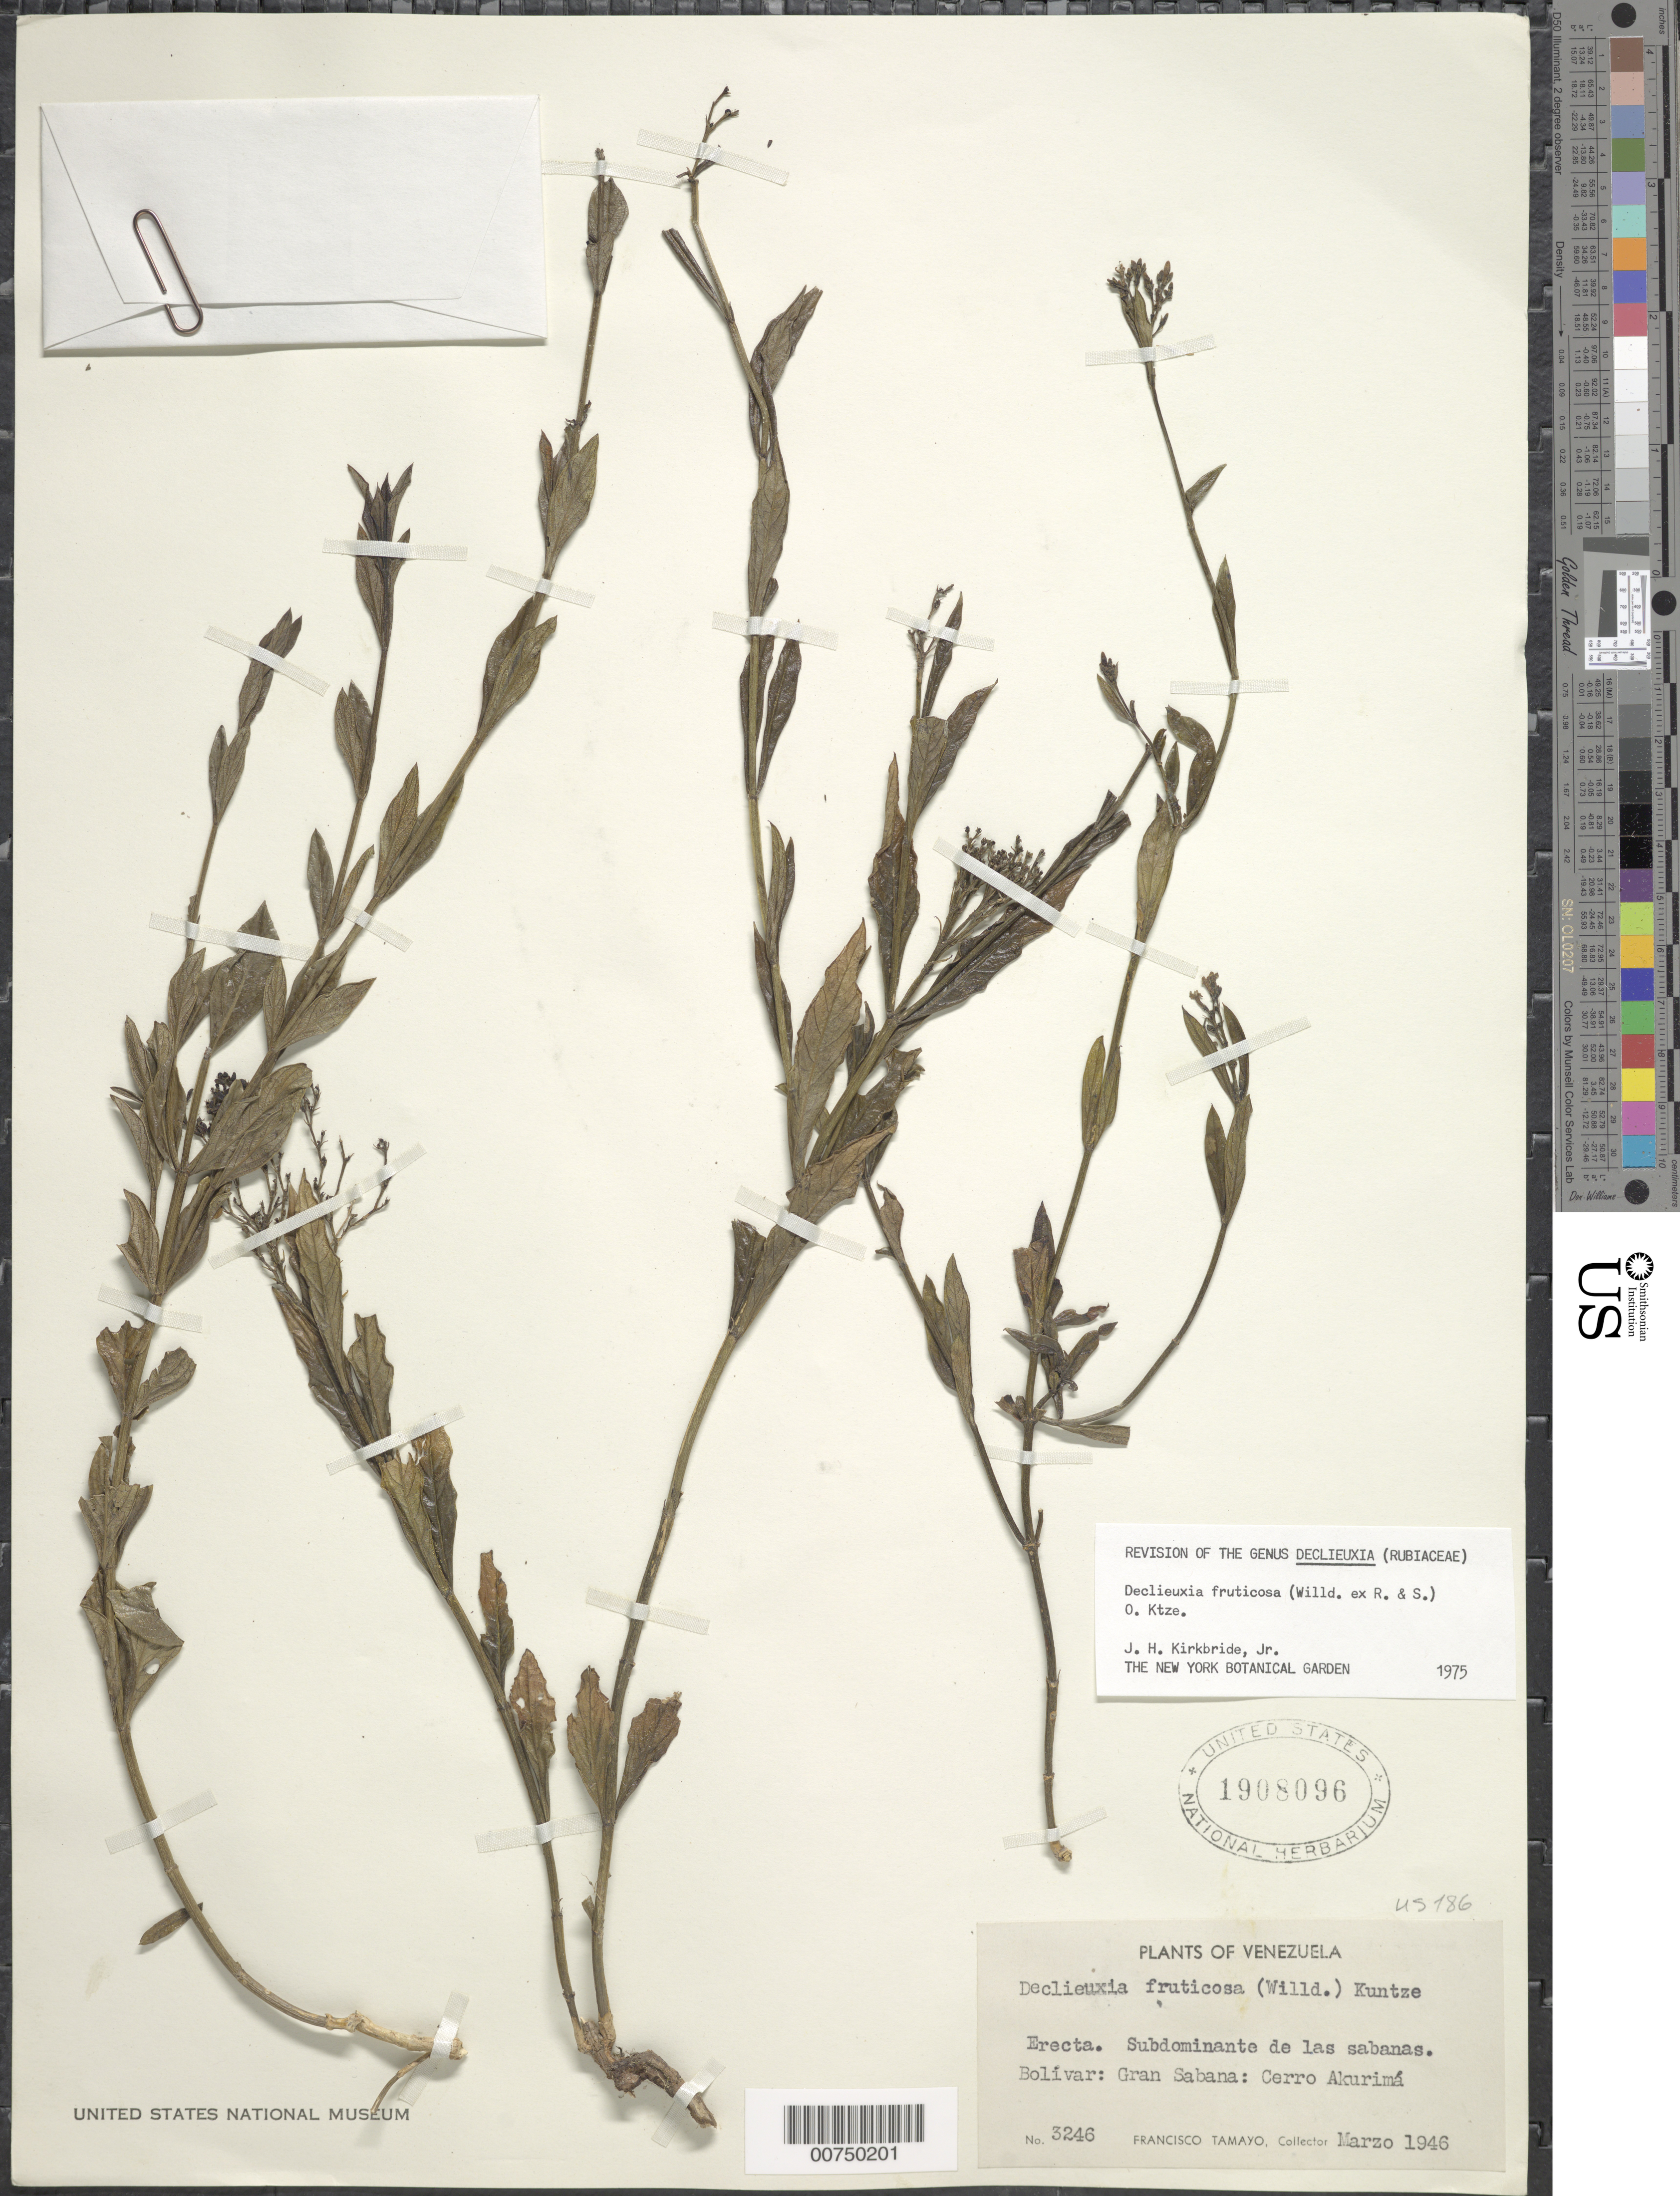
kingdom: Plantae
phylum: Tracheophyta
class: Magnoliopsida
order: Gentianales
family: Rubiaceae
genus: Declieuxia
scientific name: Declieuxia fruticosa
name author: (Willd. ex Roem. & Schult.) Kuntze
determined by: Kirkbride, J. H.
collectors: F. Tamayo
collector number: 3246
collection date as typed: Mar-46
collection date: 1946-03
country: Venezuela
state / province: Bolívar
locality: Gran Sabana, Cerro Akurimá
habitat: Sabanas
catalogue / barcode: US 1908096